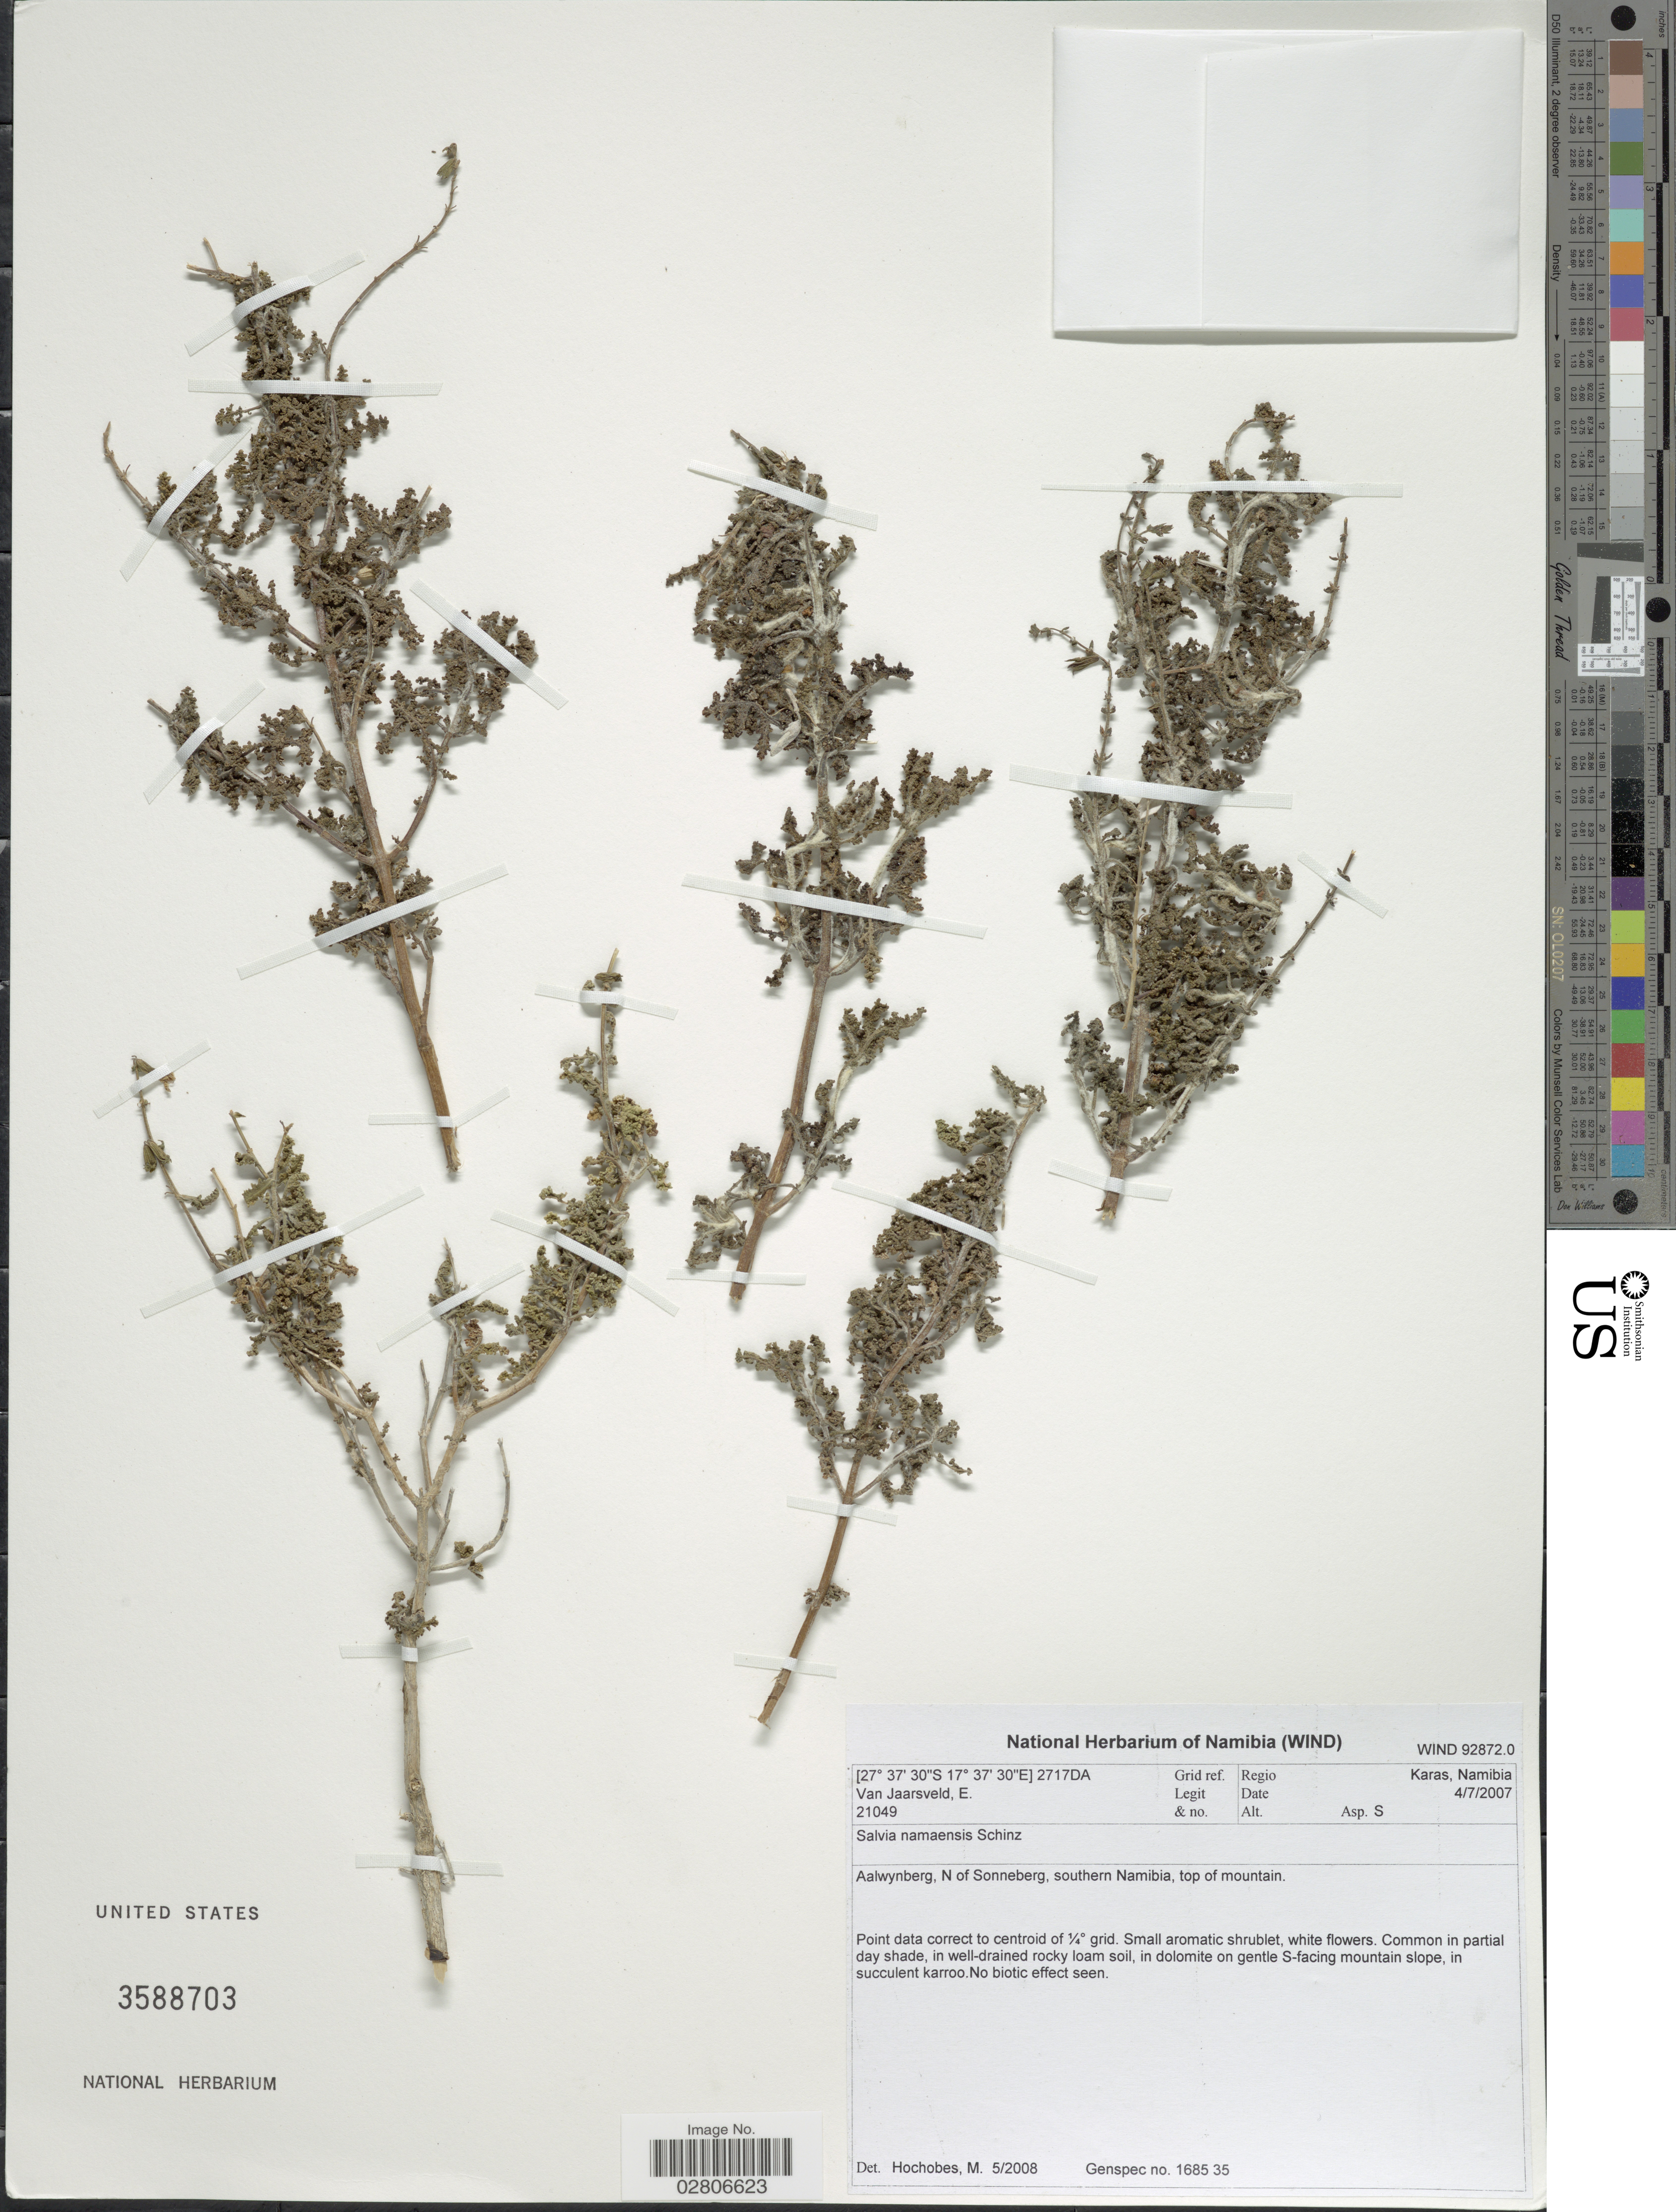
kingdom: Plantae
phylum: Tracheophyta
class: Magnoliopsida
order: Lamiales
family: Lamiaceae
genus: Salvia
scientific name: Salvia namaensis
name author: Schinz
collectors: E. van Jaarsveld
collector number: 21049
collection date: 2007-07-04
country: Namibia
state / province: Karas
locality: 2717DA Grid ref. Regio Karas. Aalwynberg, N of Sonneberg, southern Namibia, top of mountain.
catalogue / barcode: US 3588703